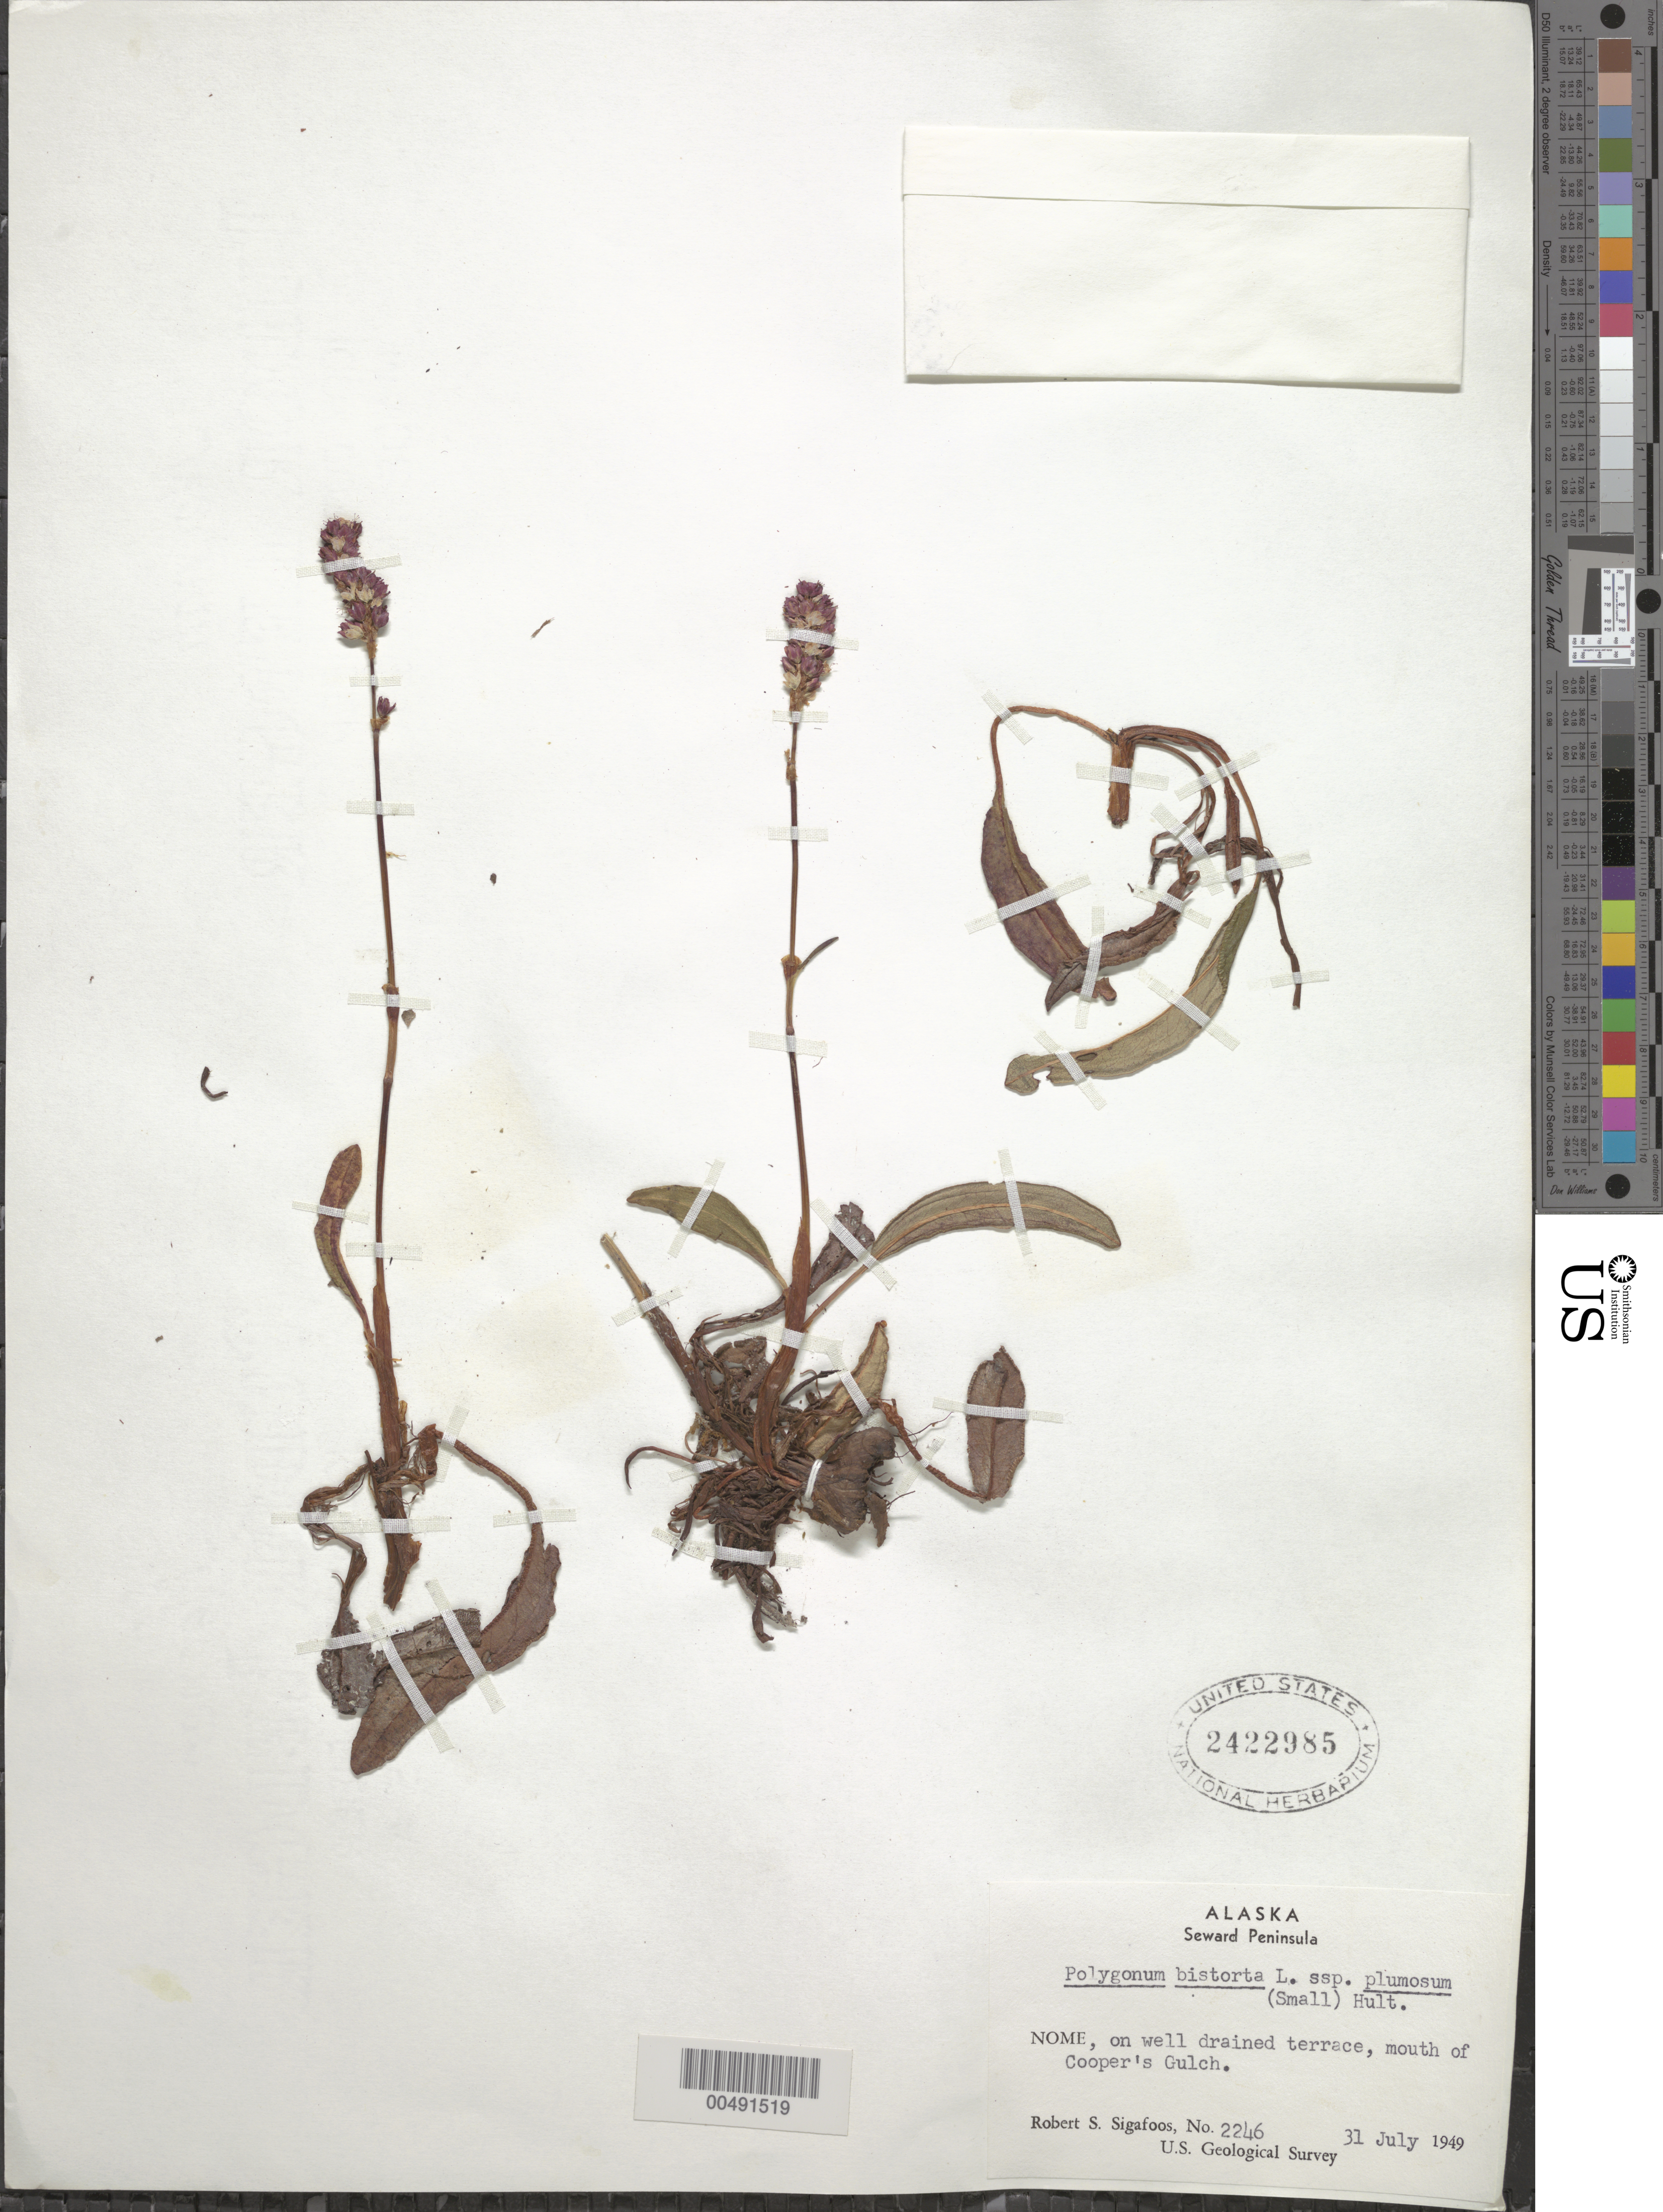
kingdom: Plantae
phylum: Tracheophyta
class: Magnoliopsida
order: Caryophyllales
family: Polygonaceae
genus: Bistorta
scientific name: Bistorta plumosa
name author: (Small) Greene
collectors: R. Sigafoos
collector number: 2246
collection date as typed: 31 Jul 1949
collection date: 1949-07-31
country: United States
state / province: Alaska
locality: Seward Peninsula, Nome, mouth of Cooper's Gulch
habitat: on well drained terrace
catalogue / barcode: US 2422985